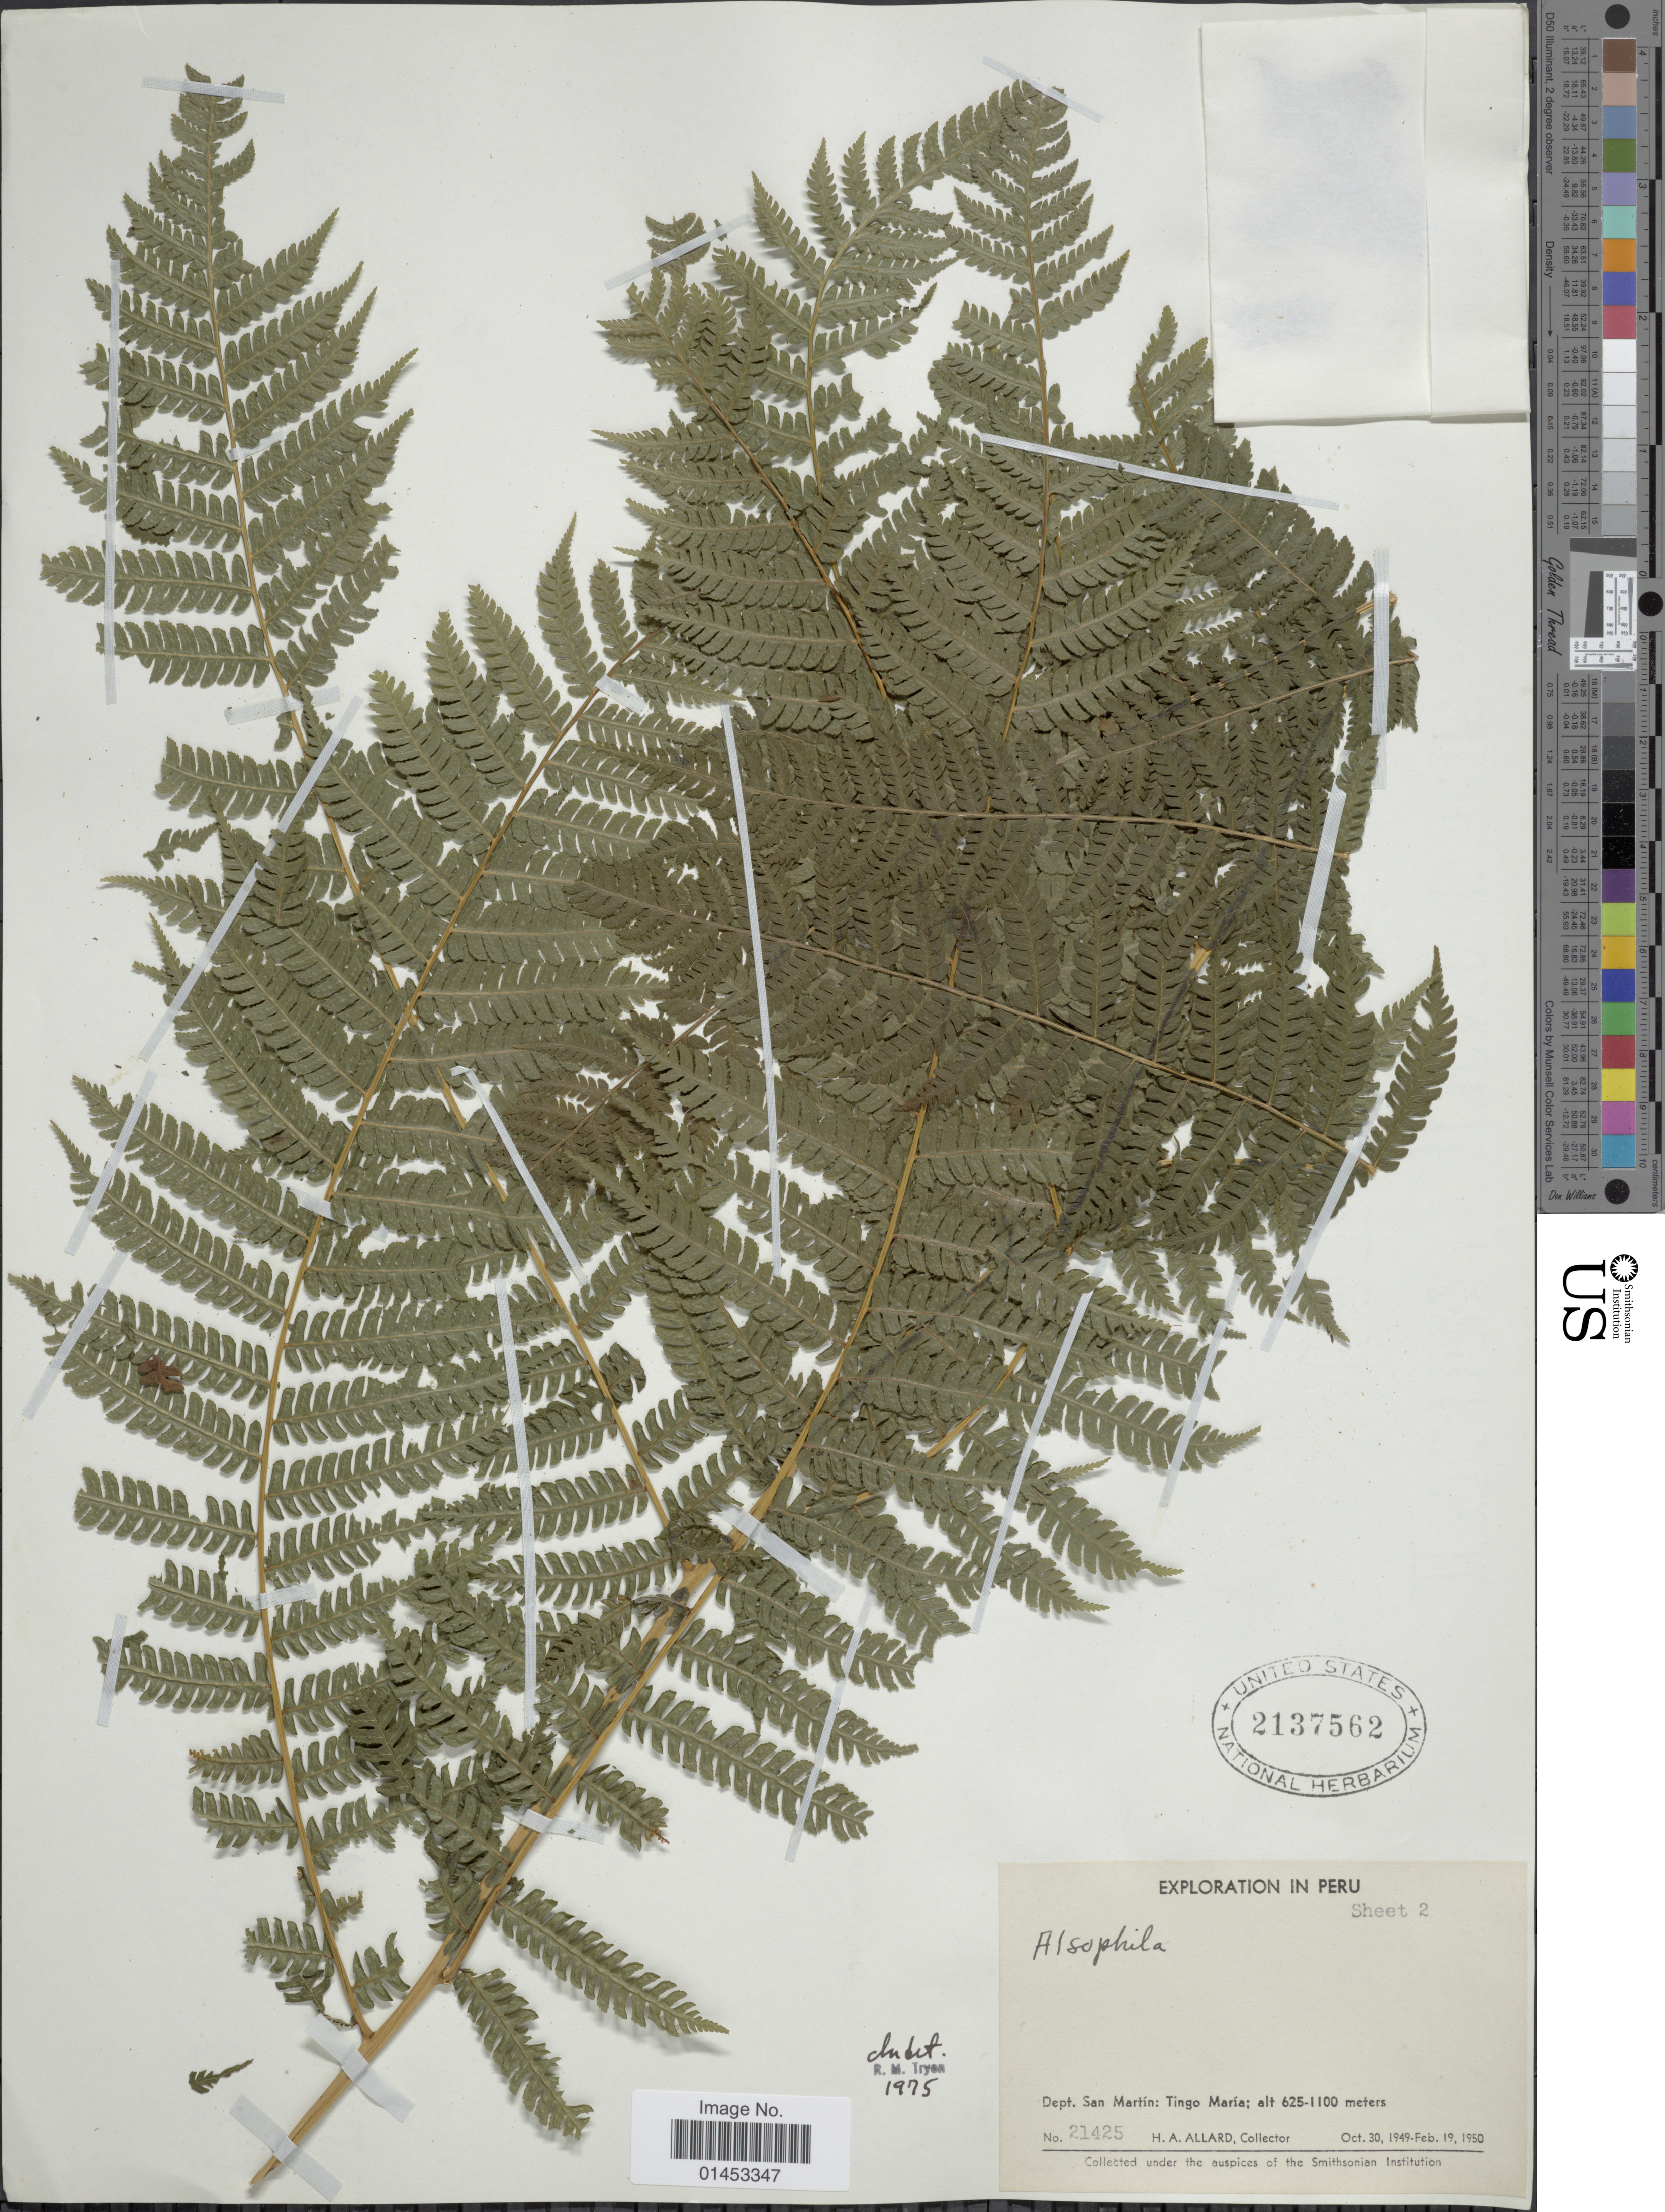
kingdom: Plantae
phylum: Tracheophyta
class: Polypodiopsida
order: Cyatheales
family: Cyatheaceae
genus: Cyathea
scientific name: Cyathea sp.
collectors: H. A. Allard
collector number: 21425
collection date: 1949-10-30/1950-02-19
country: Peru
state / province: San Martín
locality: Dept. San Martín: Tnigo María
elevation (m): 625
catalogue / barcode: US 2137562